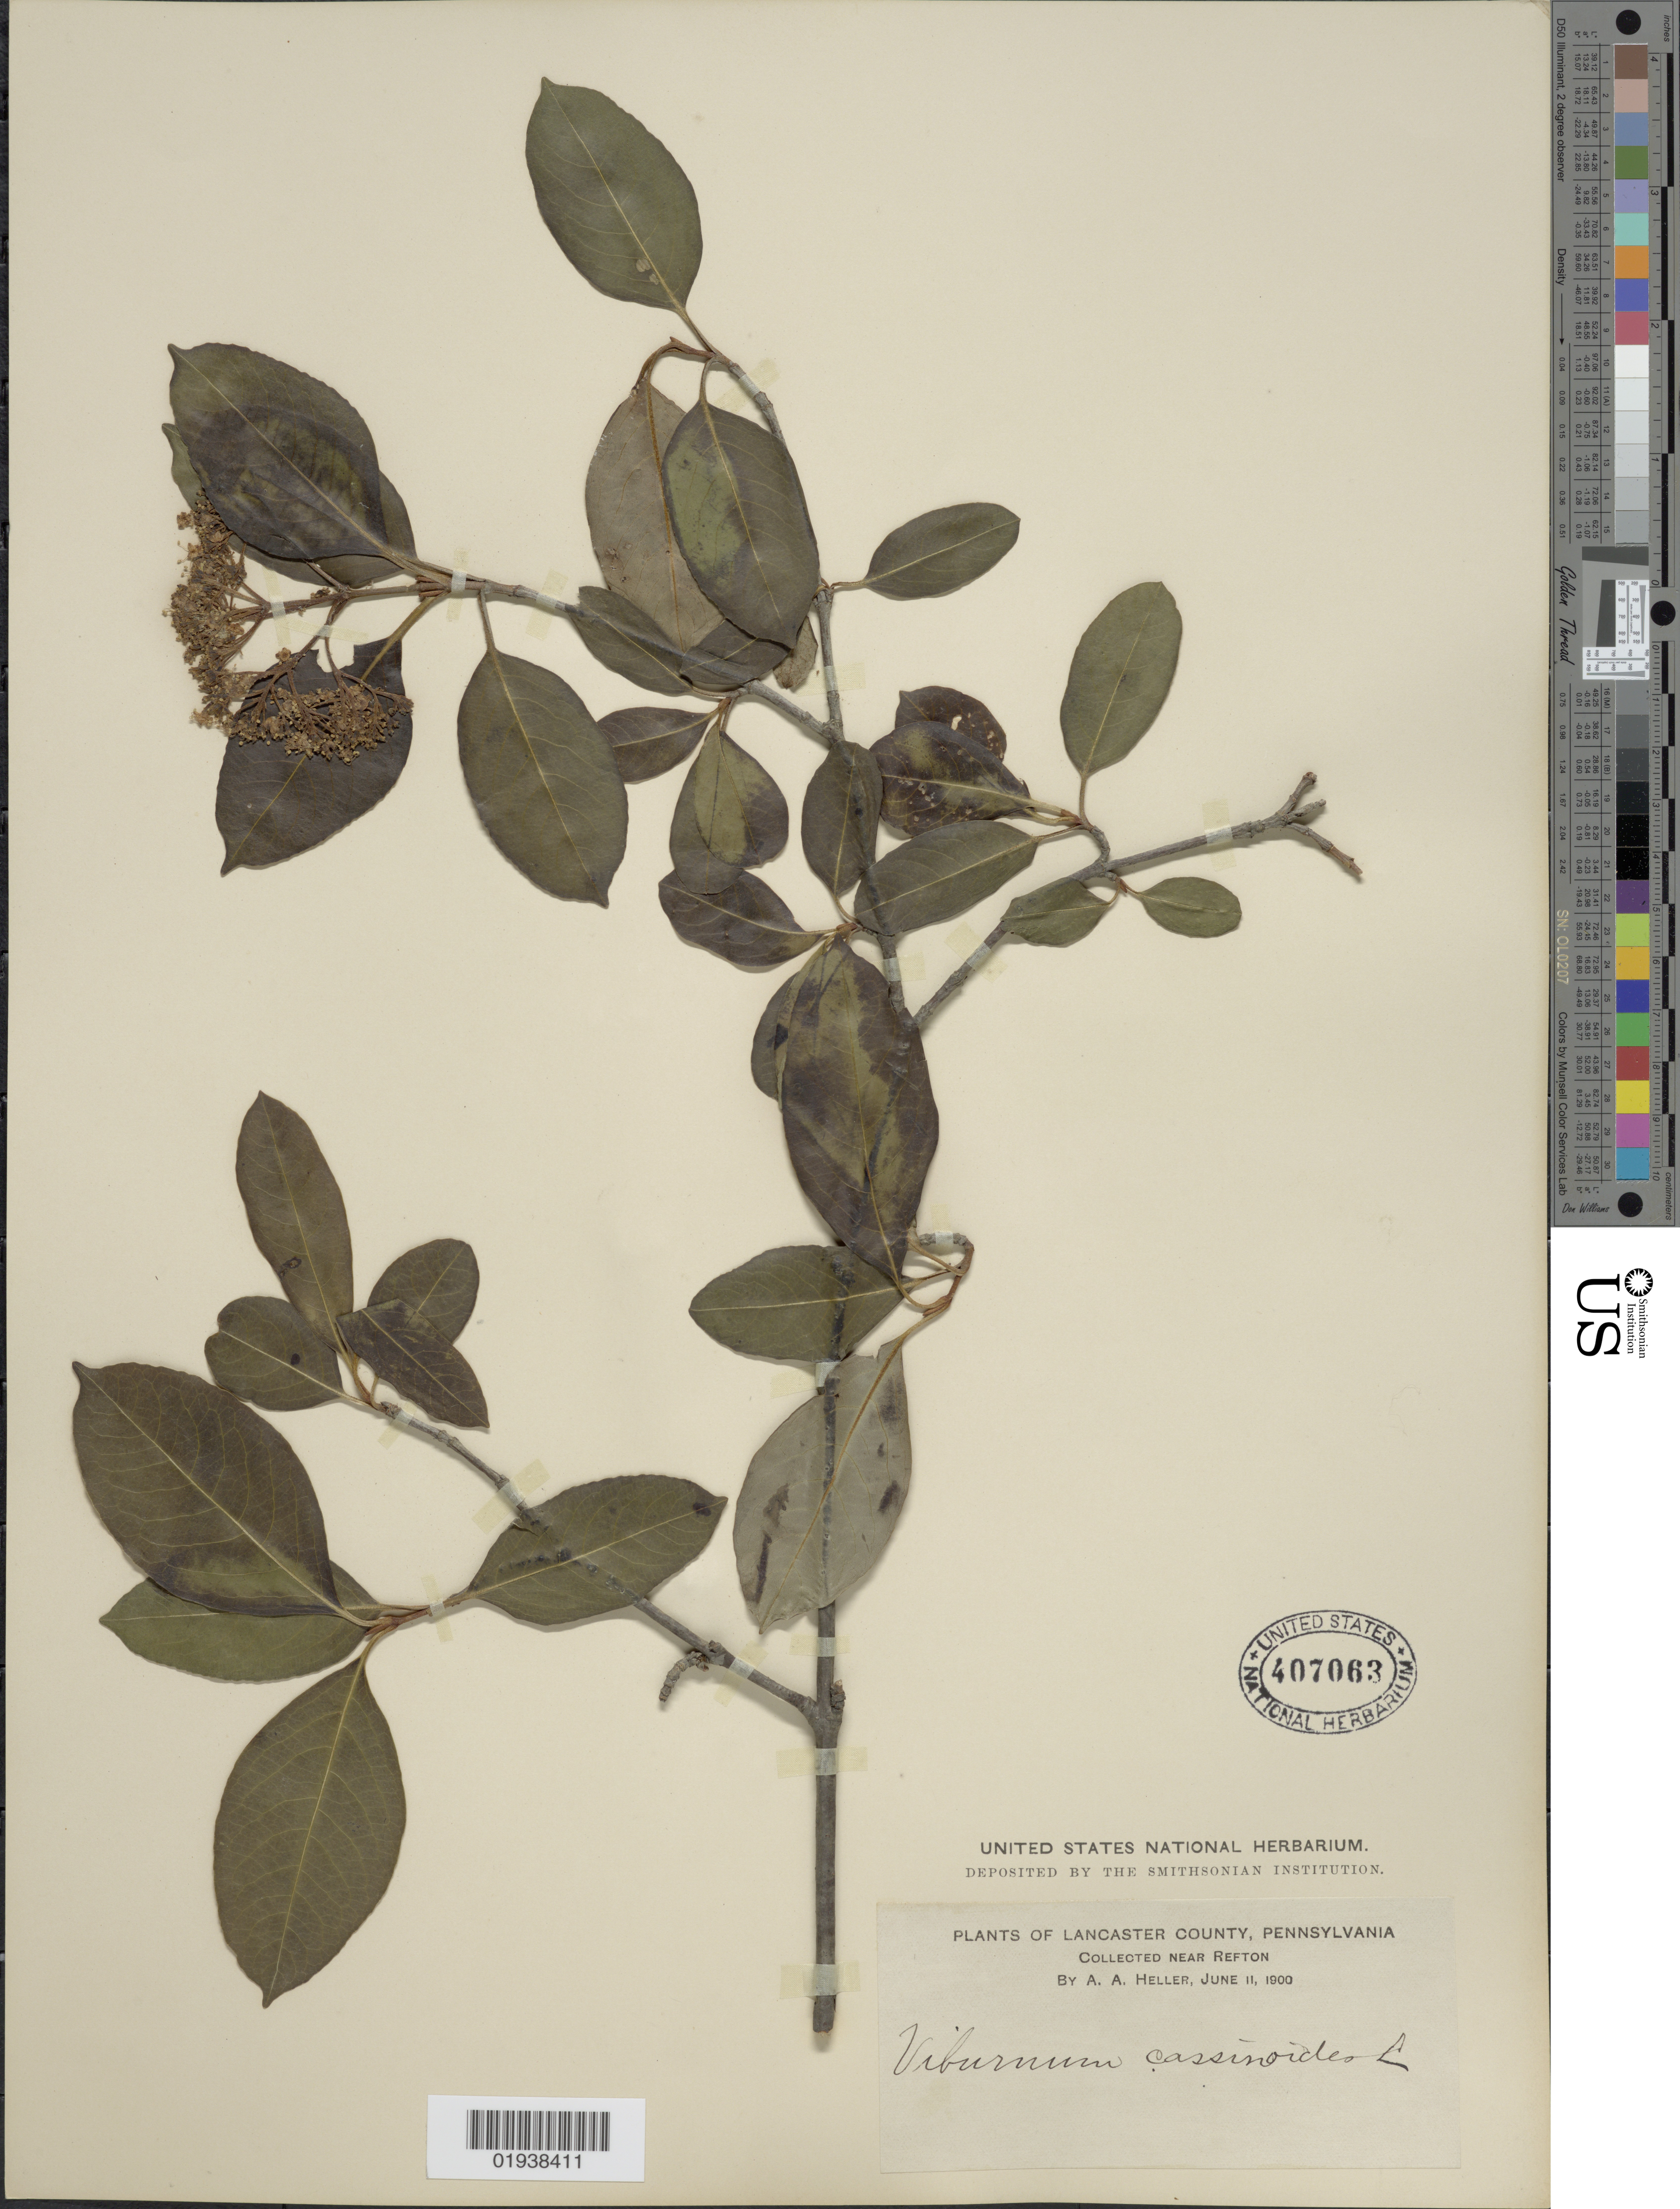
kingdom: Plantae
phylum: Tracheophyta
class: Magnoliopsida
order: Dipsacales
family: Viburnaceae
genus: Viburnum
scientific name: Viburnum cassinoides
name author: L.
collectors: A. A. Heller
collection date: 1900-06-11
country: United States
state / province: Pennsylvania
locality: Lancaster County. Collected near Refton.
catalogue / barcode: US 407063